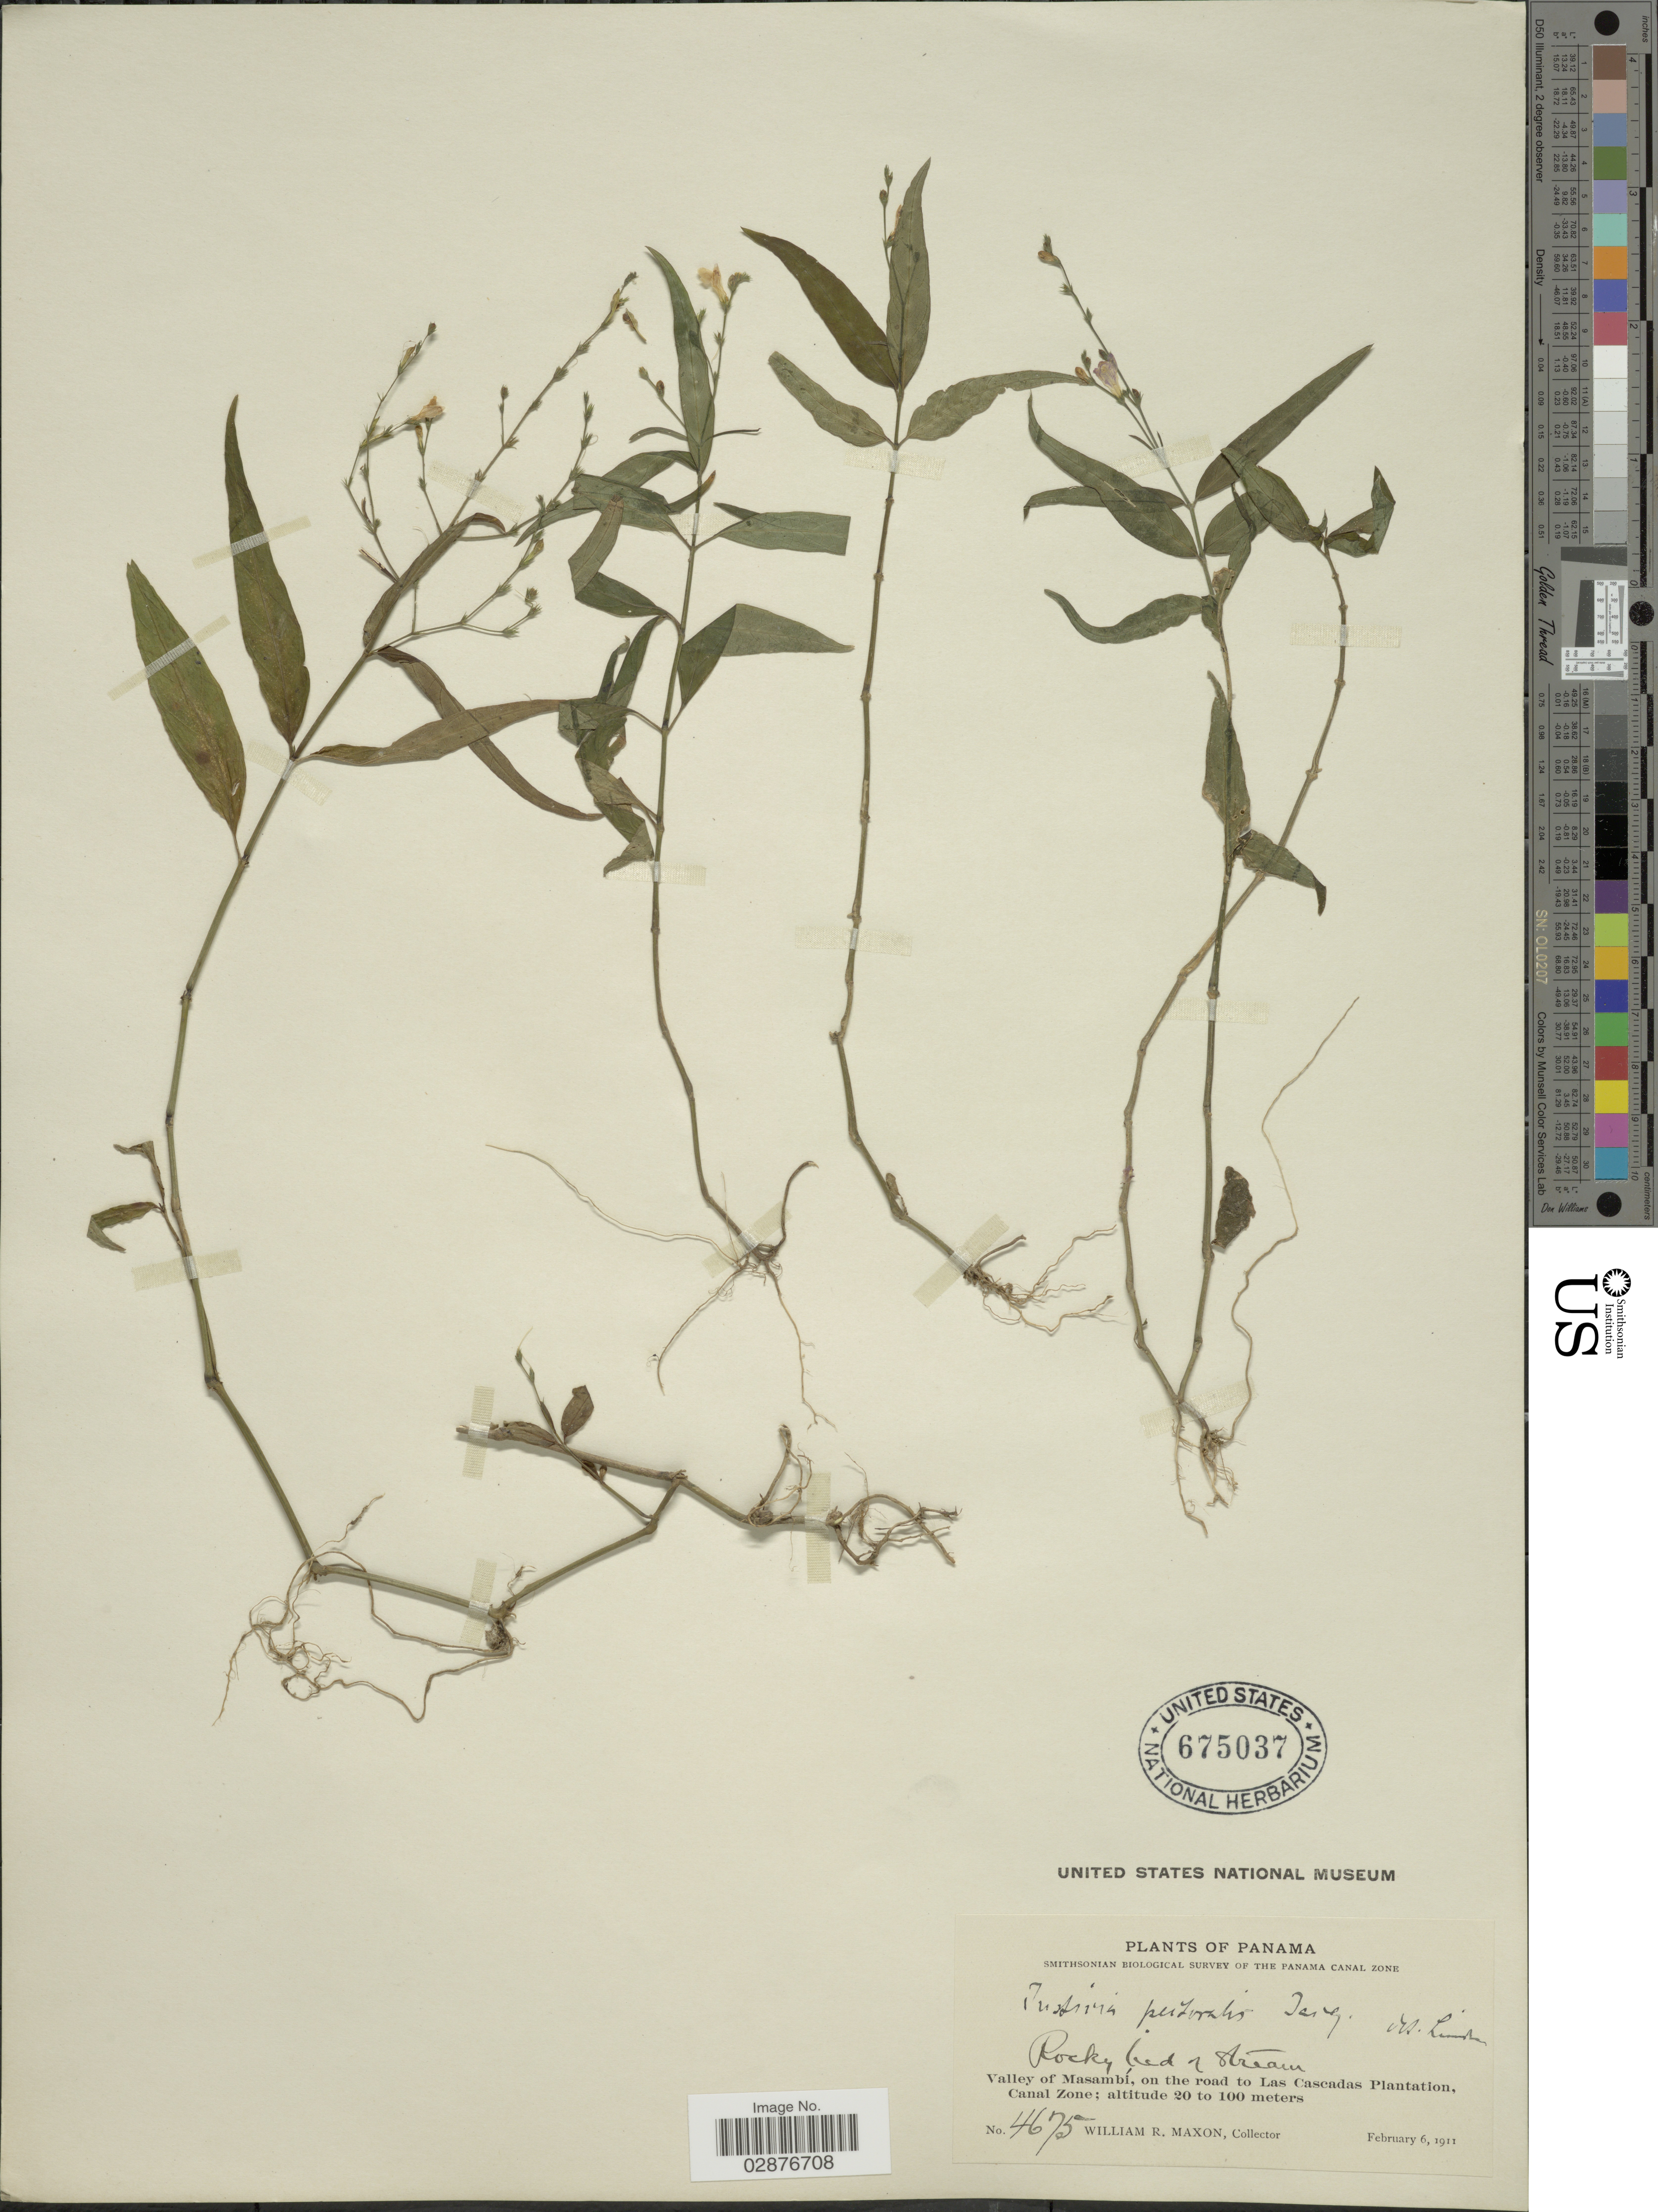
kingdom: Plantae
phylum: Tracheophyta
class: Magnoliopsida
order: Lamiales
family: Acanthaceae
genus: Justicia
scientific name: Justicia pectoralis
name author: Jacq.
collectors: W. R. Maxon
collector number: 4675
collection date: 1911-02-06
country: Panama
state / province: Colón / Panamá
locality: Valley of Masambí, on the road to Las Cascadas Plantation, Canal Zone.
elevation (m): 20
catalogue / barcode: US 675037